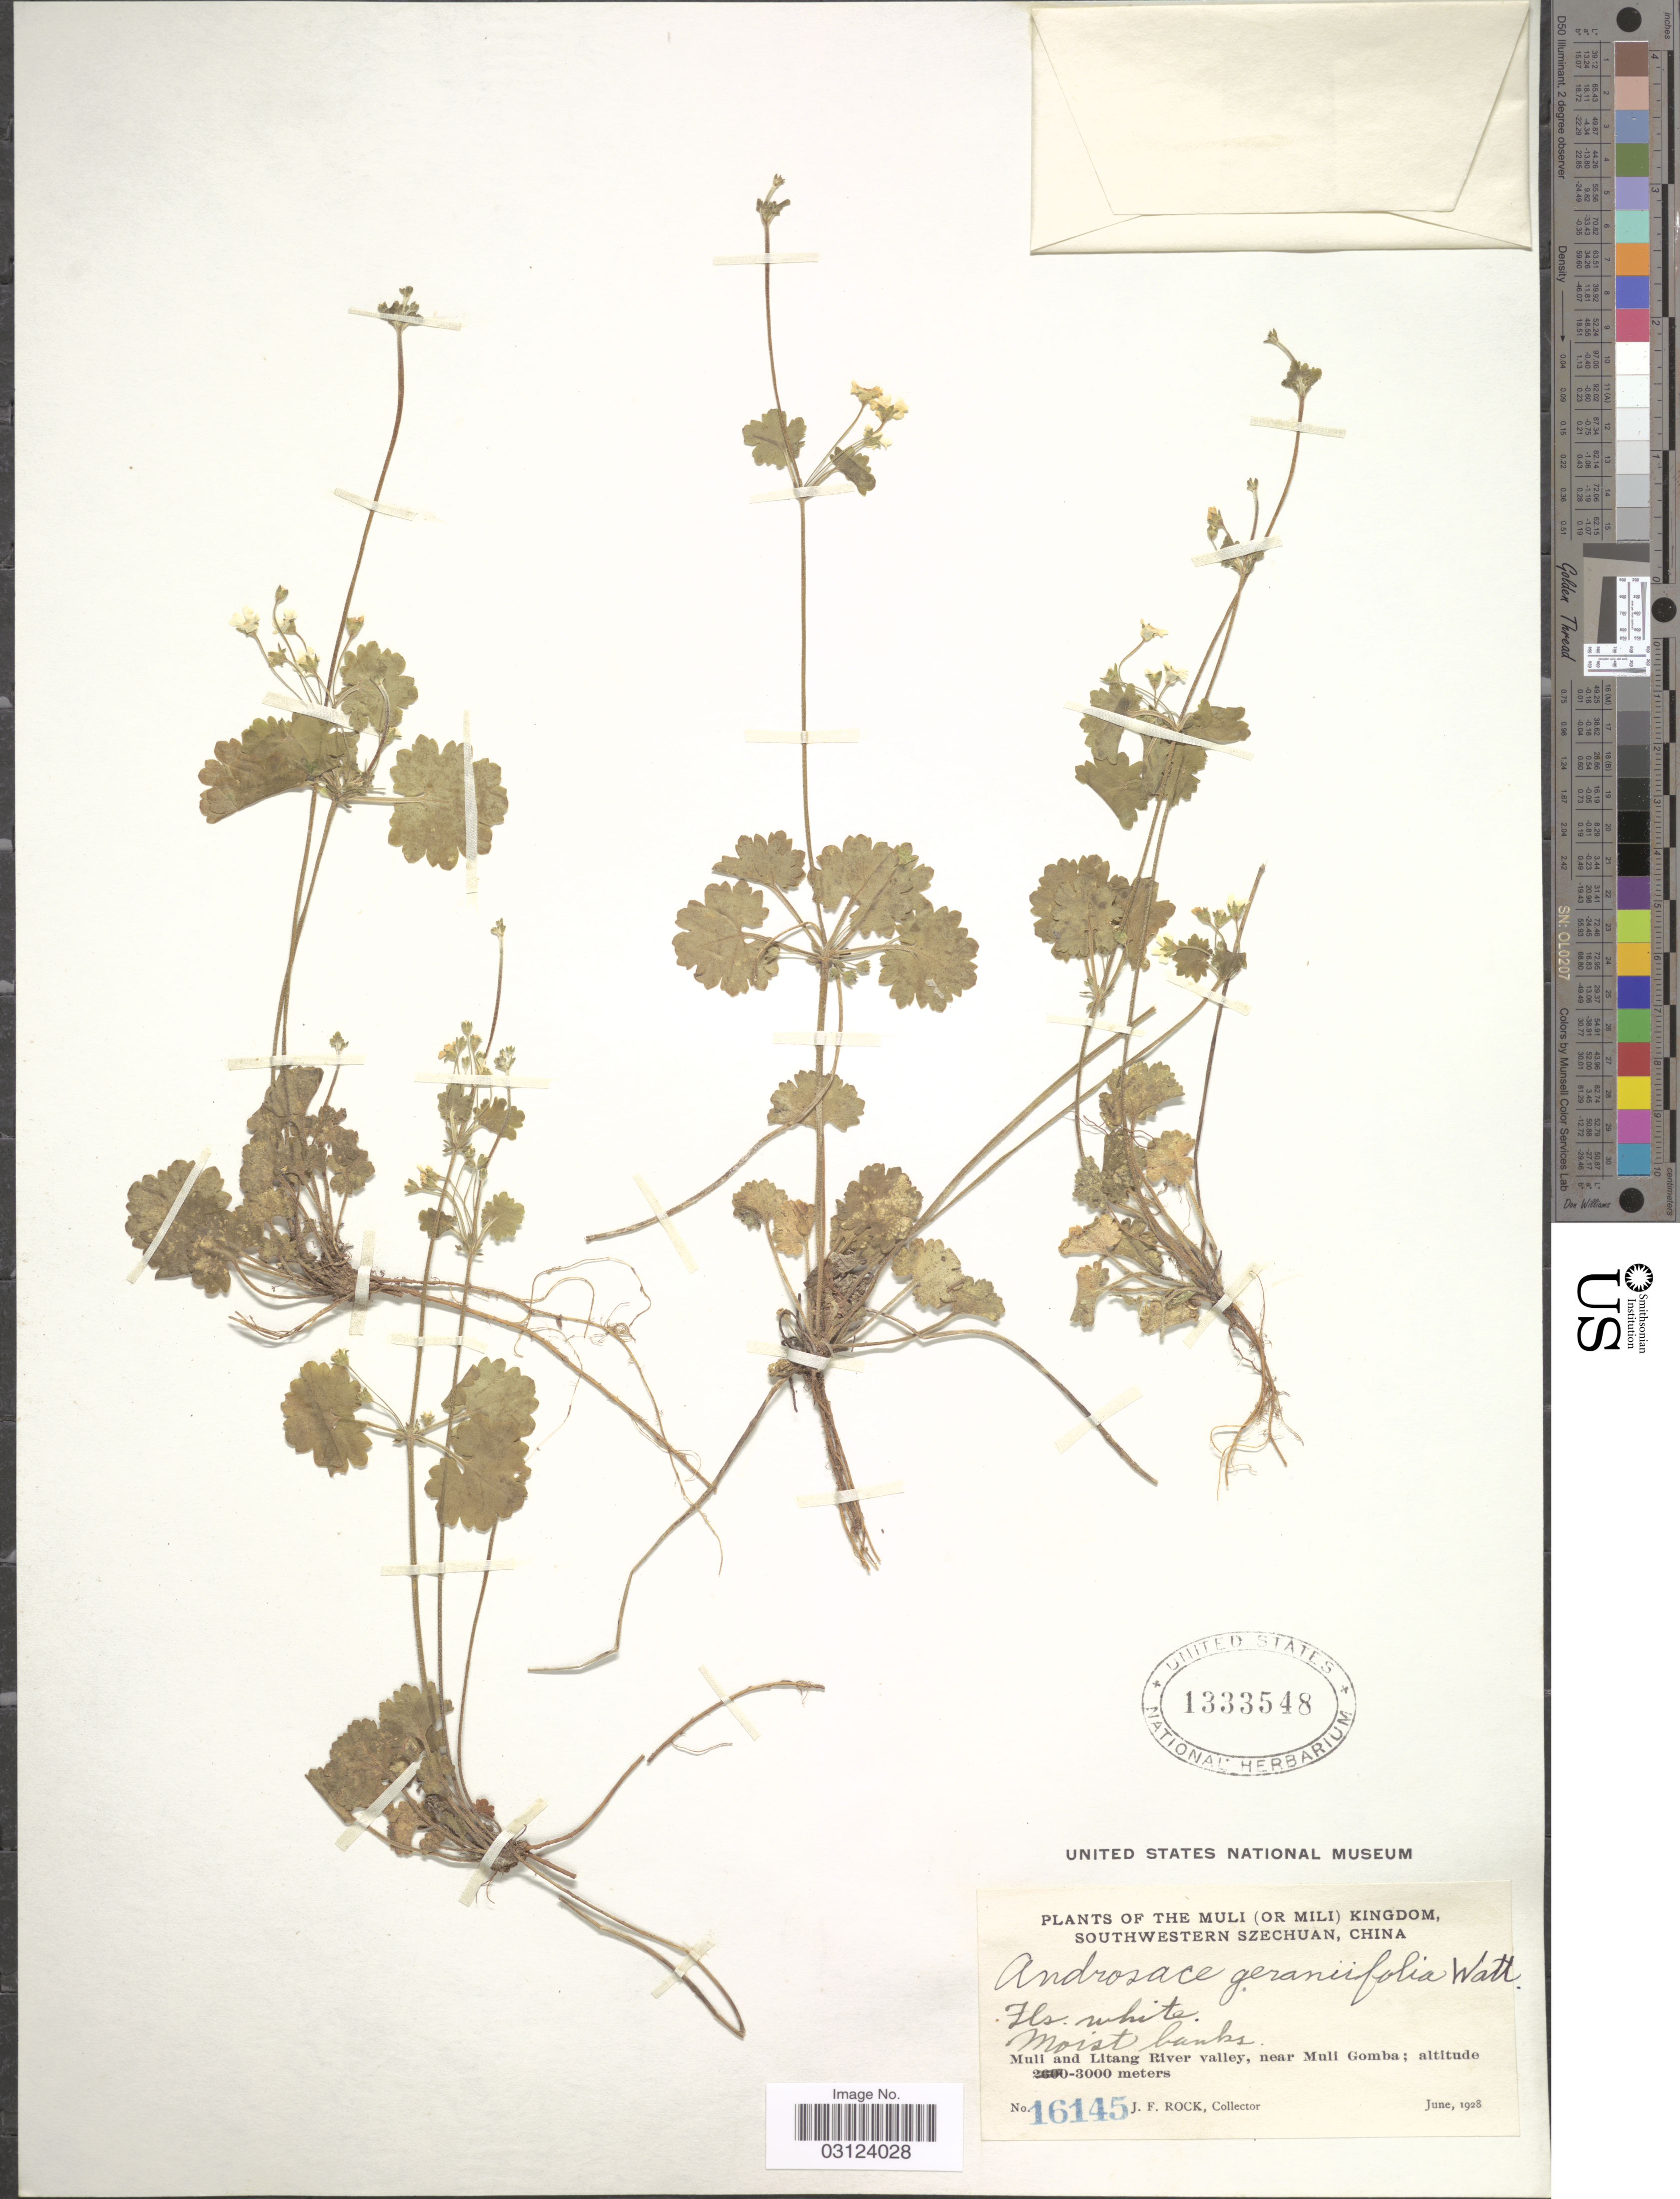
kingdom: Plantae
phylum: Tracheophyta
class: Magnoliopsida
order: Ericales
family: Primulaceae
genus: Androsace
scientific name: Androsace geraniifolia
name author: Watt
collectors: J. Rock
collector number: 16145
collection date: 1928-06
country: China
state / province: Sichuan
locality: The Muli (Or Mili) Kingdom, Southwestern Szechuan, China, Muli and Litang River valley, near Muli Gomba.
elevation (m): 3000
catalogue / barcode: US 1333548